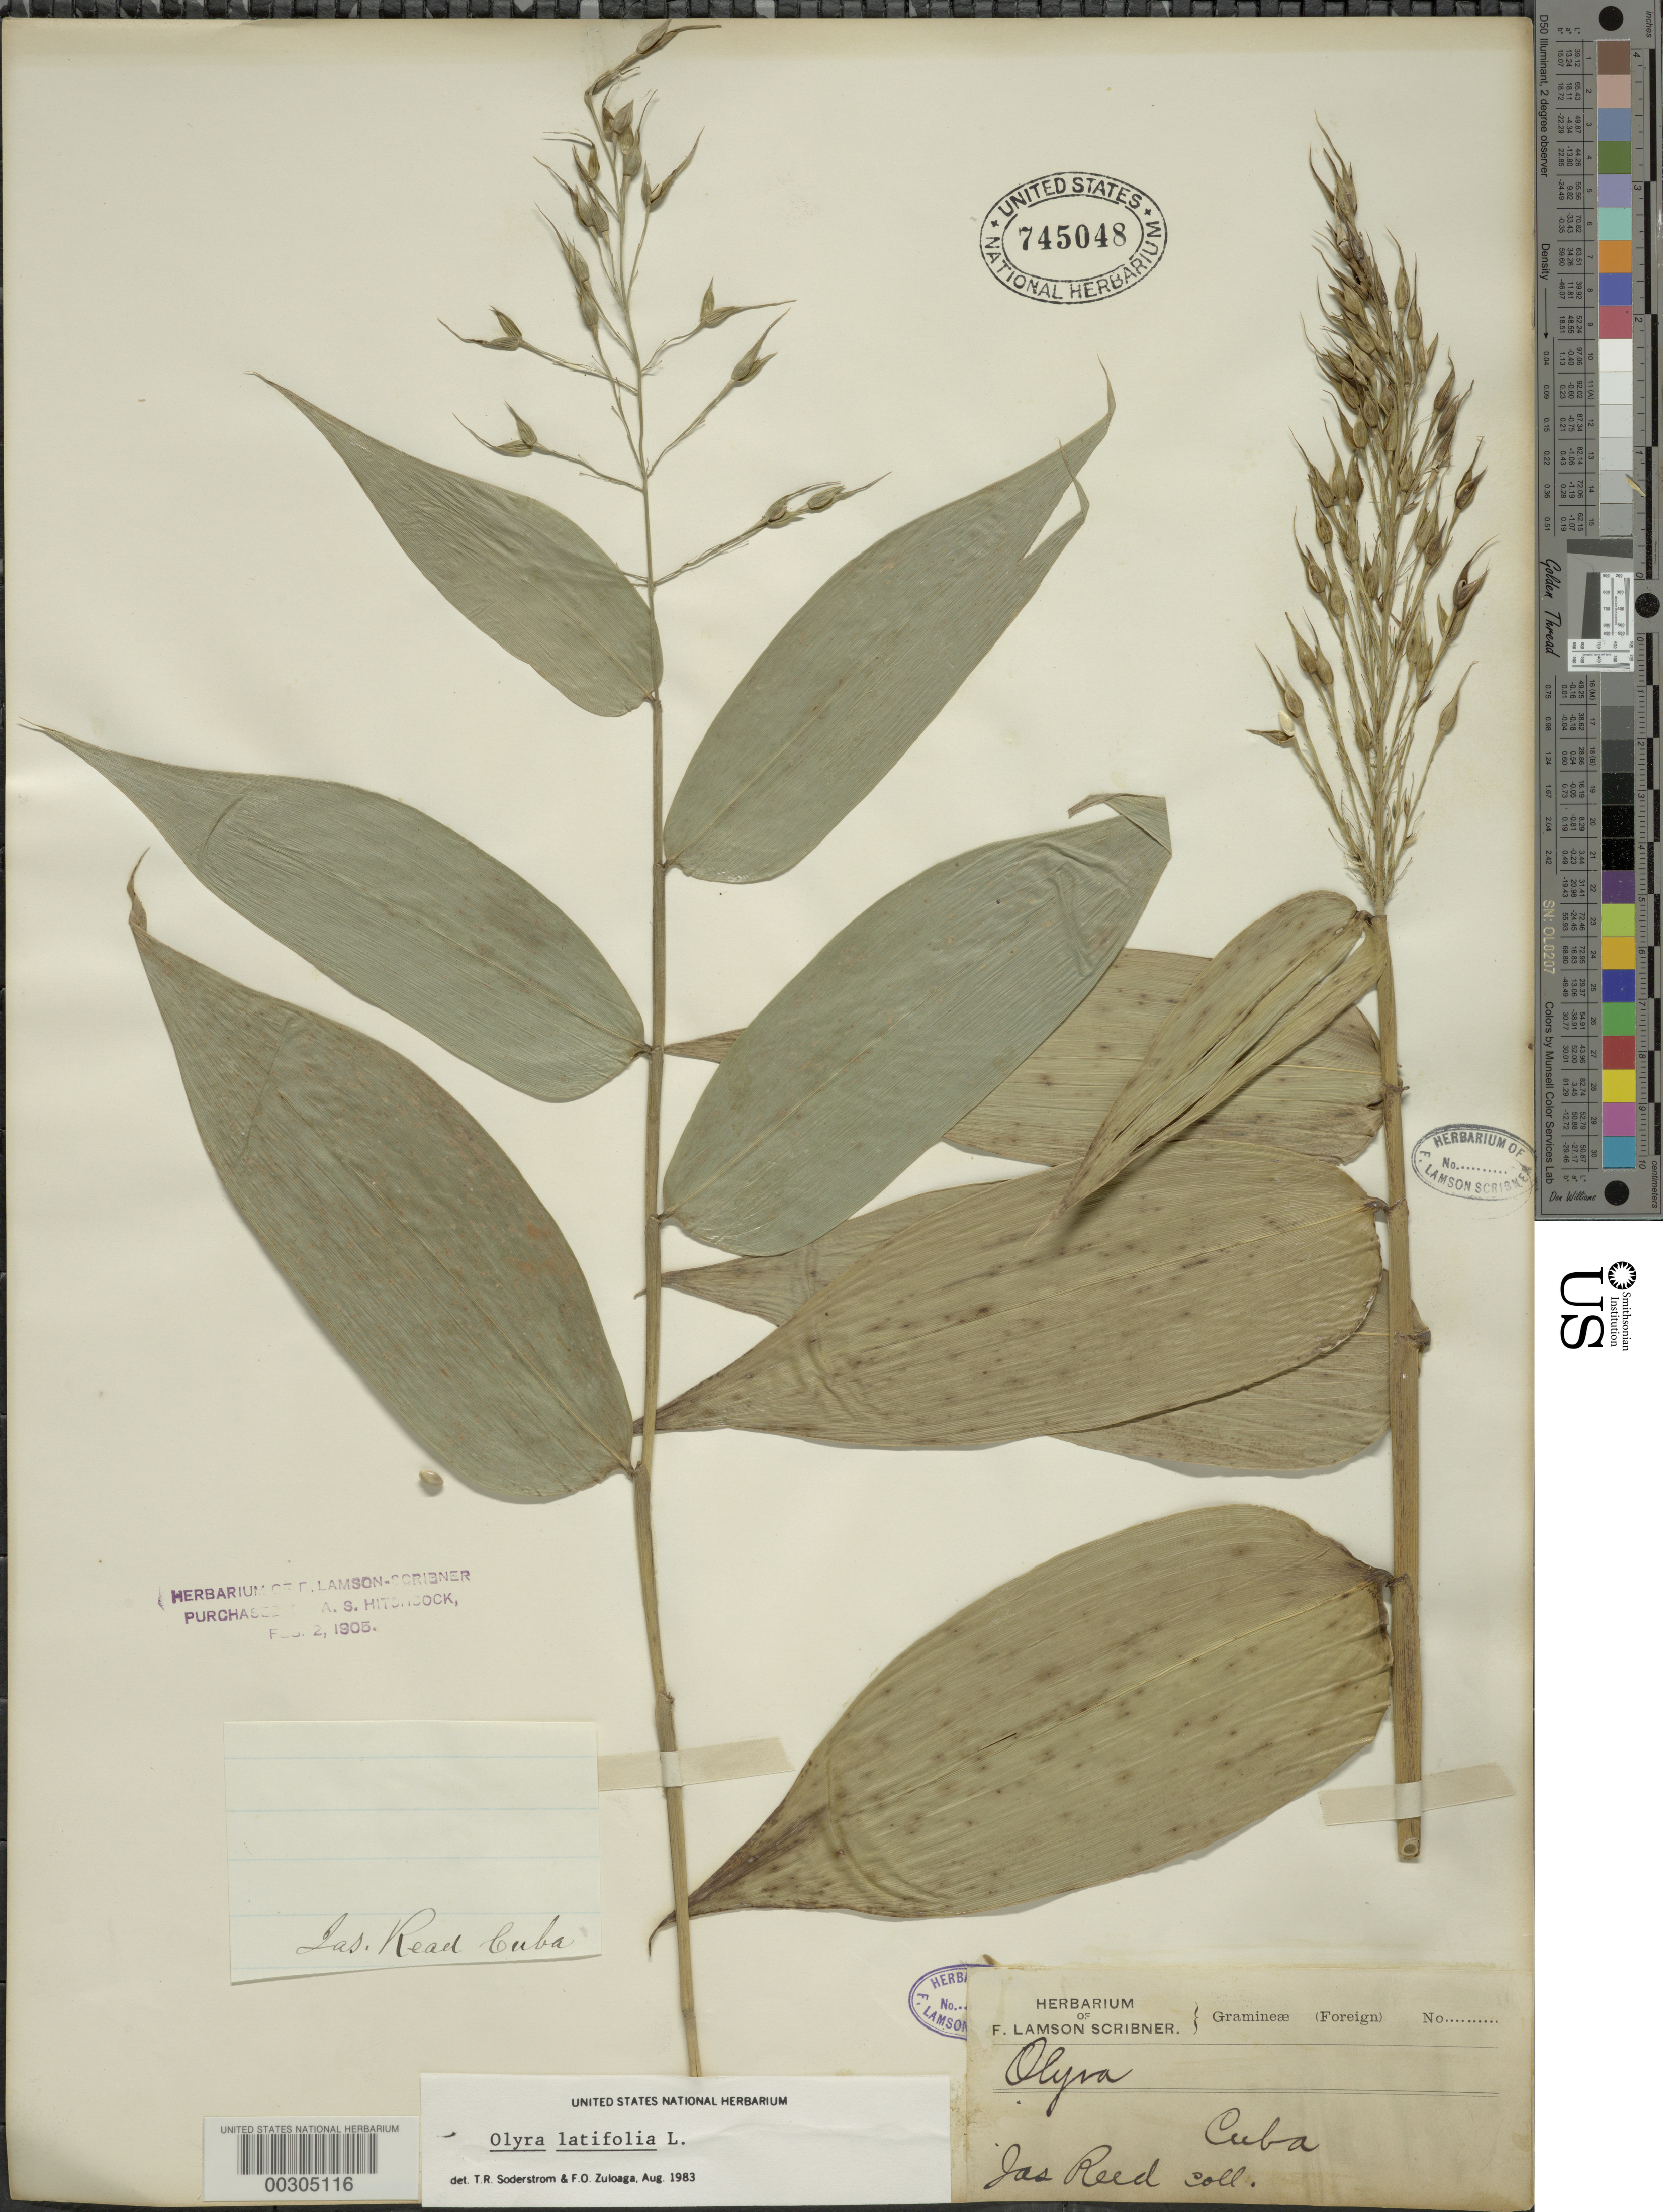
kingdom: Plantae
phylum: Tracheophyta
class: Liliopsida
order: Poales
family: Poaceae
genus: Olyra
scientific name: Olyra latifolia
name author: L.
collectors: J. Reed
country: Cuba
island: Greater Antilles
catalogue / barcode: US 745048